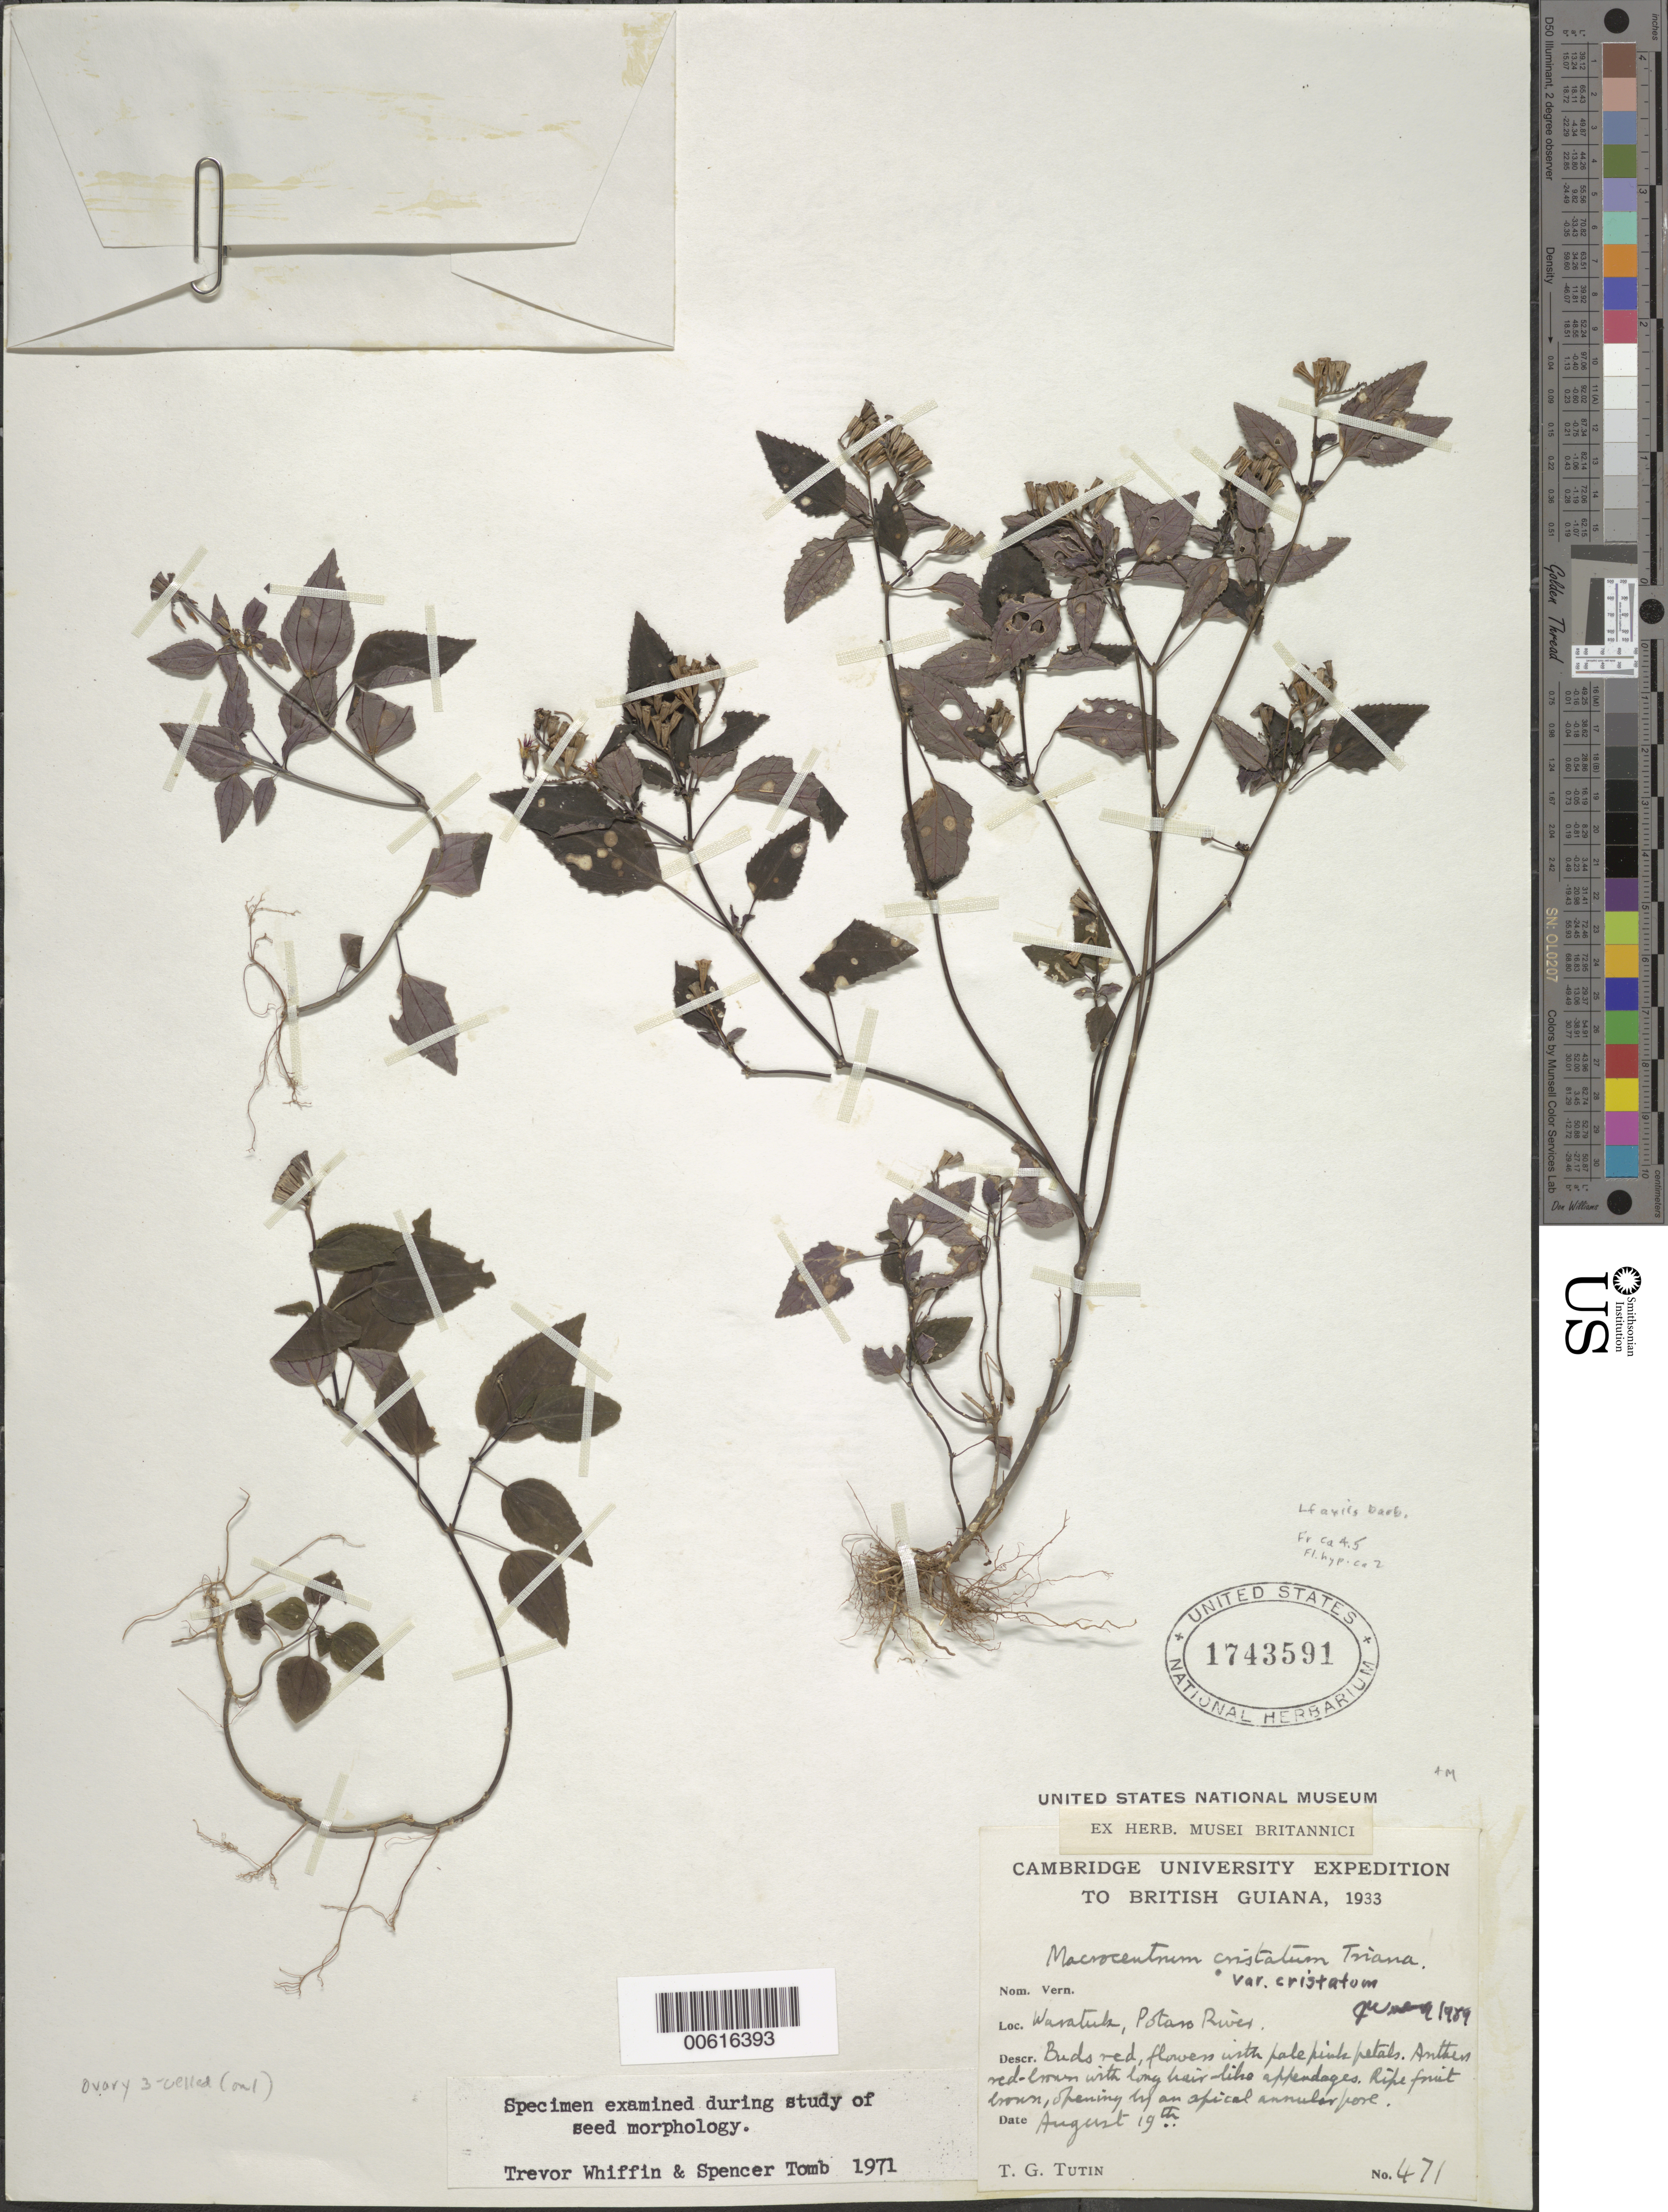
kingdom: Plantae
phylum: Tracheophyta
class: Magnoliopsida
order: Myrtales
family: Melastomataceae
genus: Macrocentrum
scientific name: Macrocentrum cristatum var. cristatum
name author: (DC.) Triana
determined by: Wurdack, John J., (US), US (UNITED STATES)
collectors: T. G. Tutin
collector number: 471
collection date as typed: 19-Aug-33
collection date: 1933-08-19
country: Guyana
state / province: Potaro-Siparuni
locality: Waratuk, Potaro River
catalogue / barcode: US 1743591